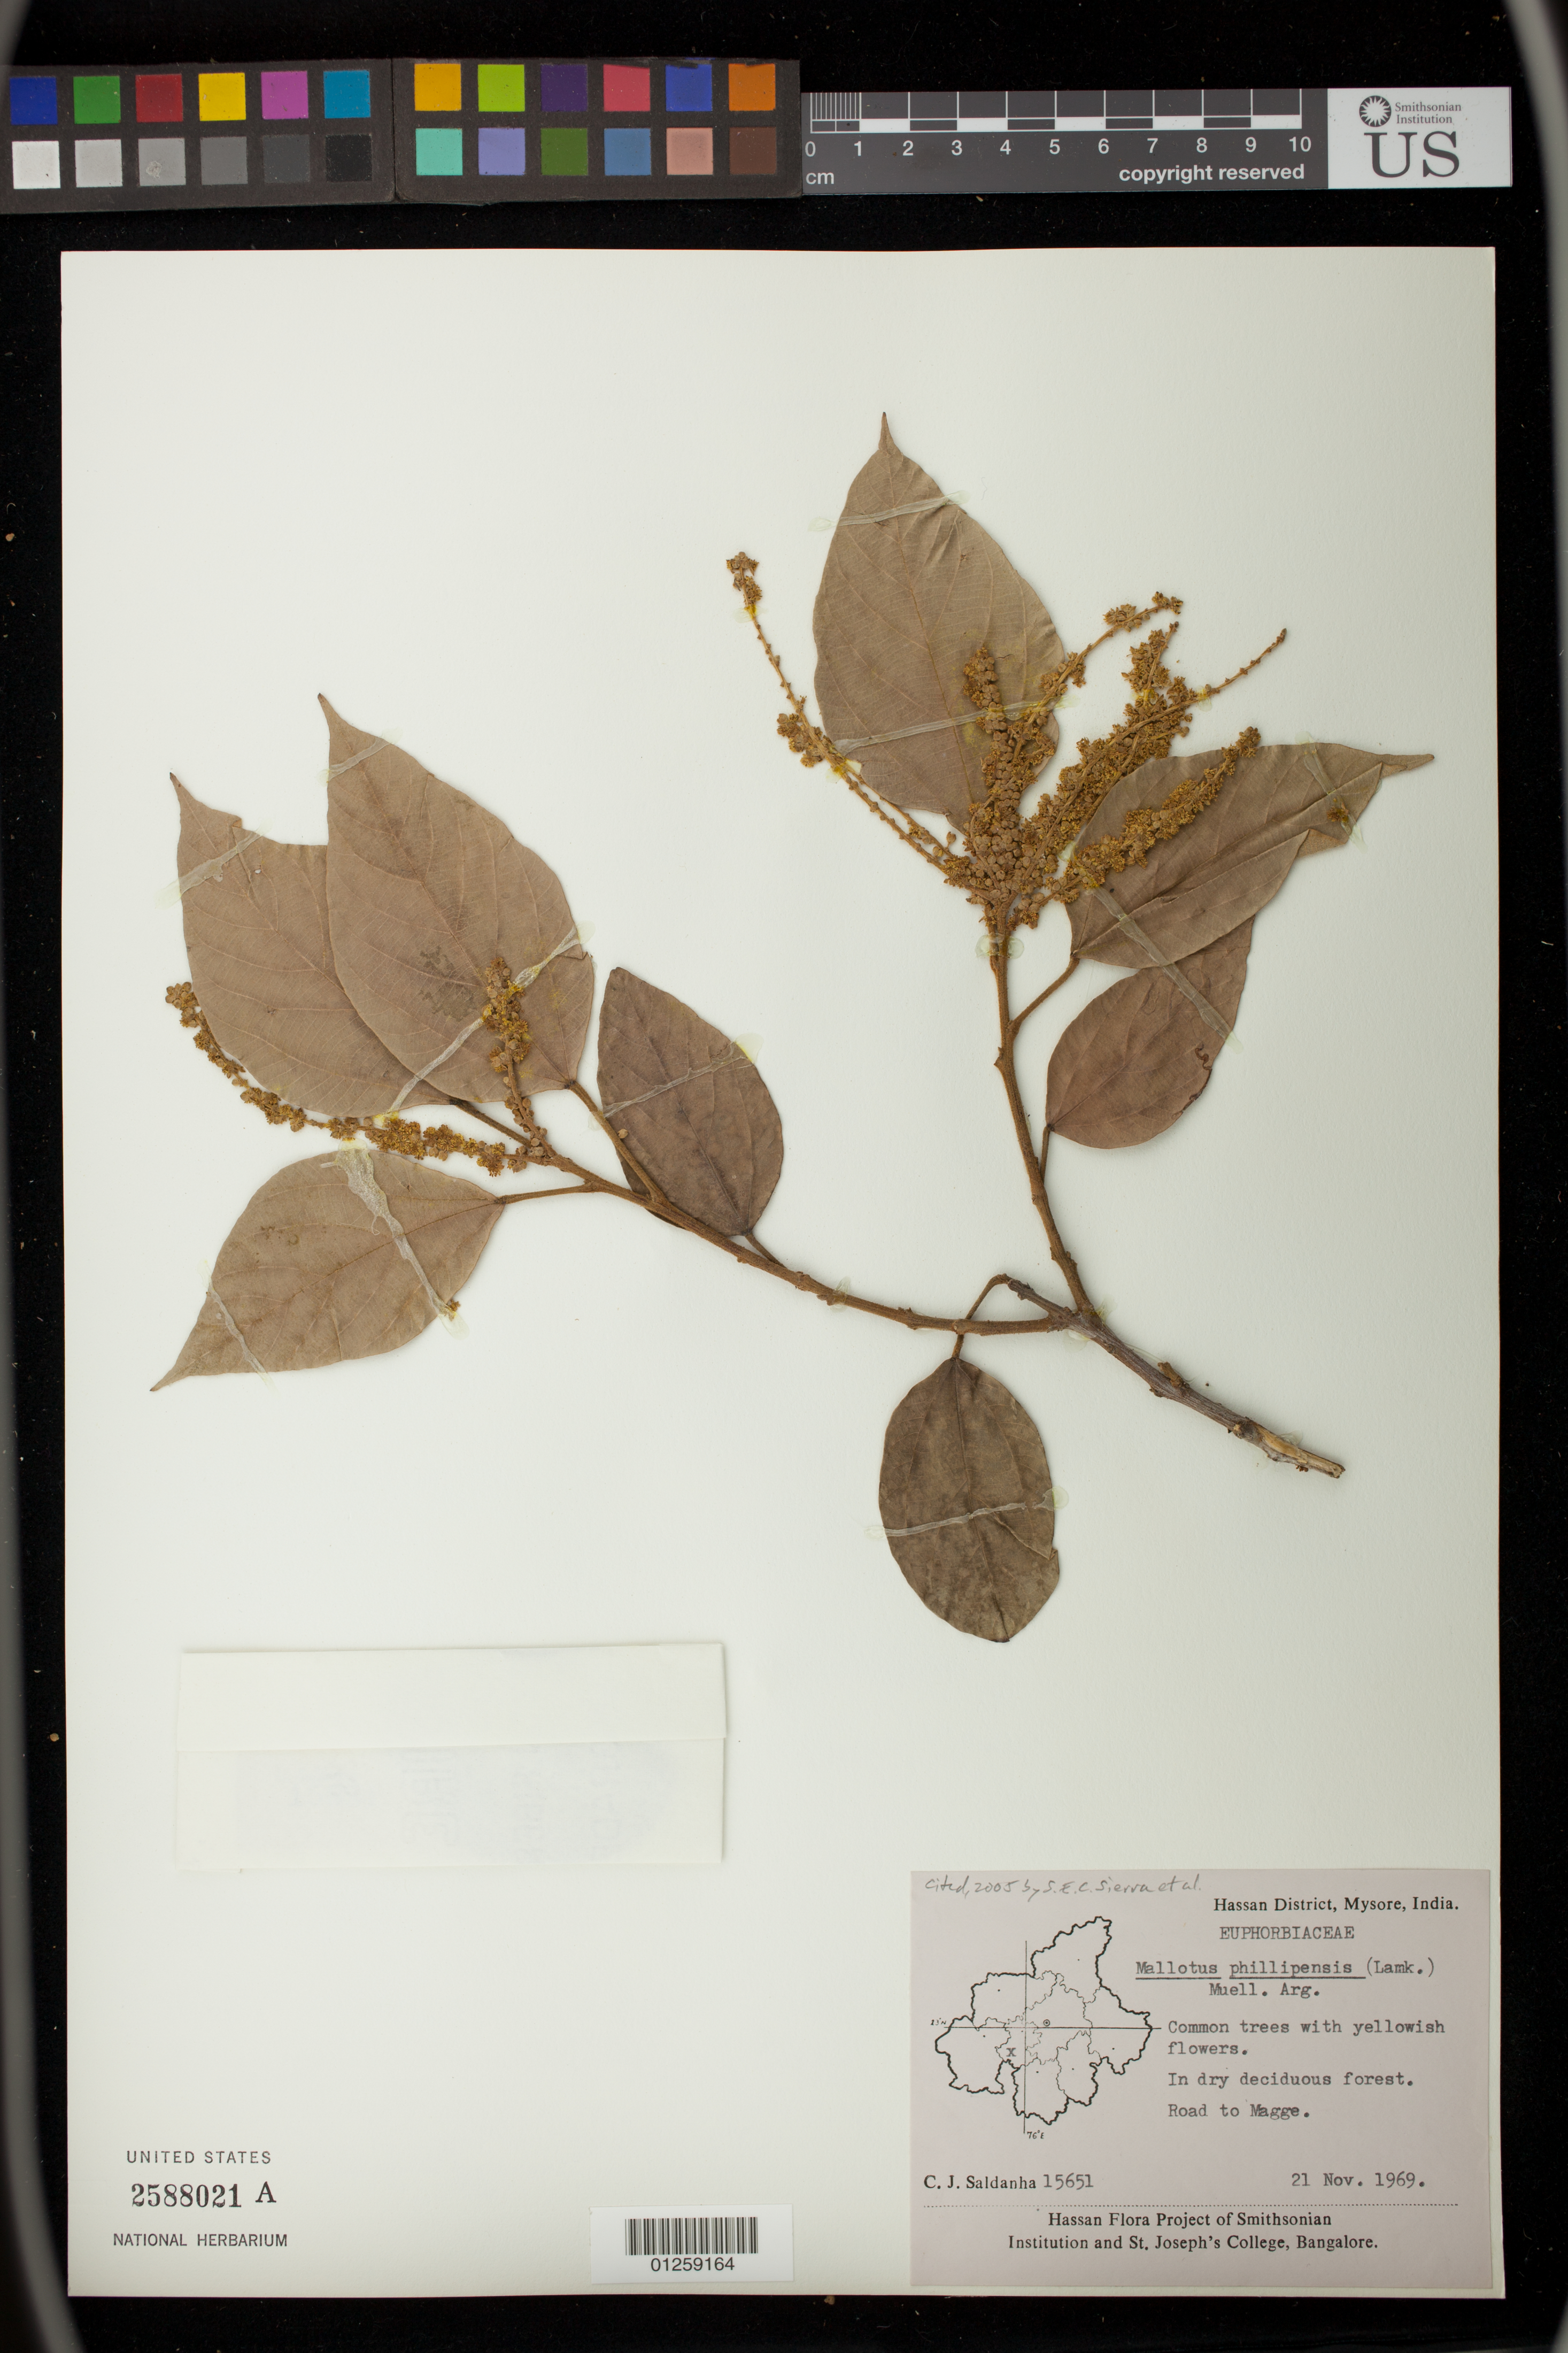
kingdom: Plantae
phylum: Tracheophyta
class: Magnoliopsida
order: Malpighiales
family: Euphorbiaceae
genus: Mallotus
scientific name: Mallotus philippensis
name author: (Lam.) Müll. Arg.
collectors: C. J. Saldanha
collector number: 15651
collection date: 1969-11-21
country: India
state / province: Karnataka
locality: Road to Magge, Hassan district, Mysore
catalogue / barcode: US 2588021A